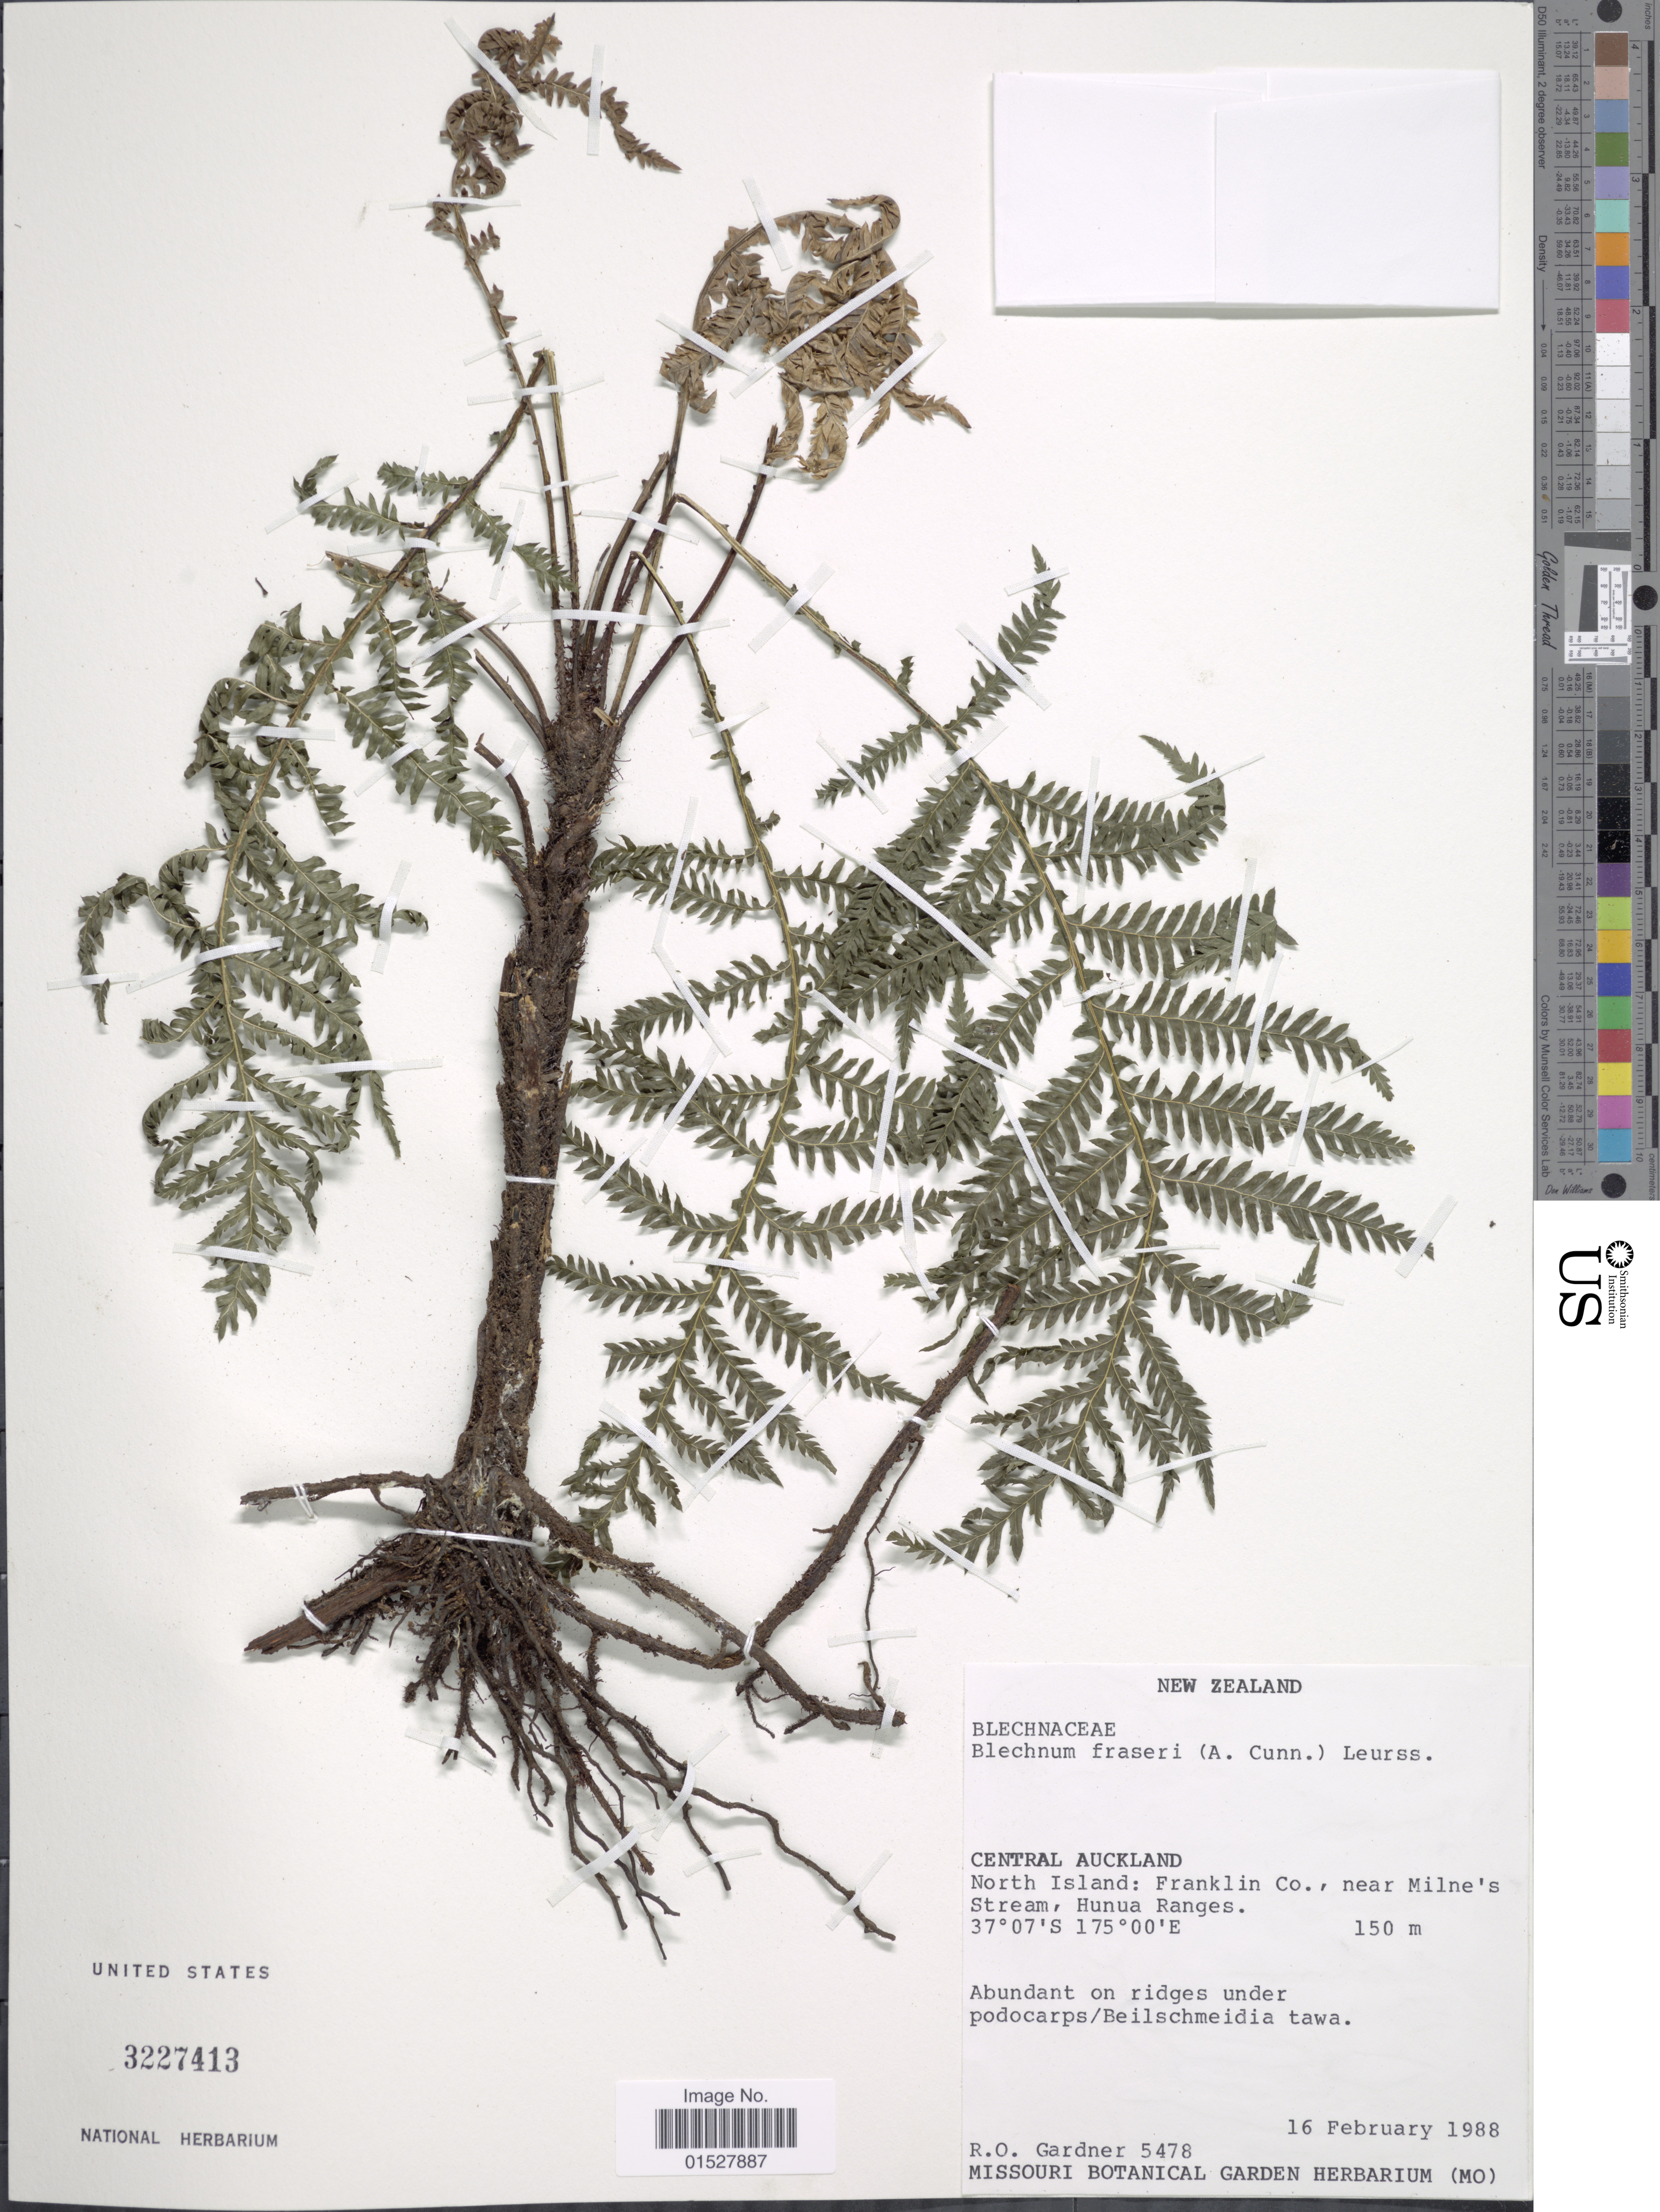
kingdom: Plantae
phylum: Tracheophyta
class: Polypodiopsida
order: Polypodiales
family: Blechnaceae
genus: Blechnum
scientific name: Blechnum fraseri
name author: (A. Cunn.) Luerss.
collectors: R. O. Gardner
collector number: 5478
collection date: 1988-02-16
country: New Zealand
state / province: Auckland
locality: Central Auckland, North Island: Franklin Co., near Milne's Stream, Hunua Ranges.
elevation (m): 150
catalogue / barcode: US 3227413